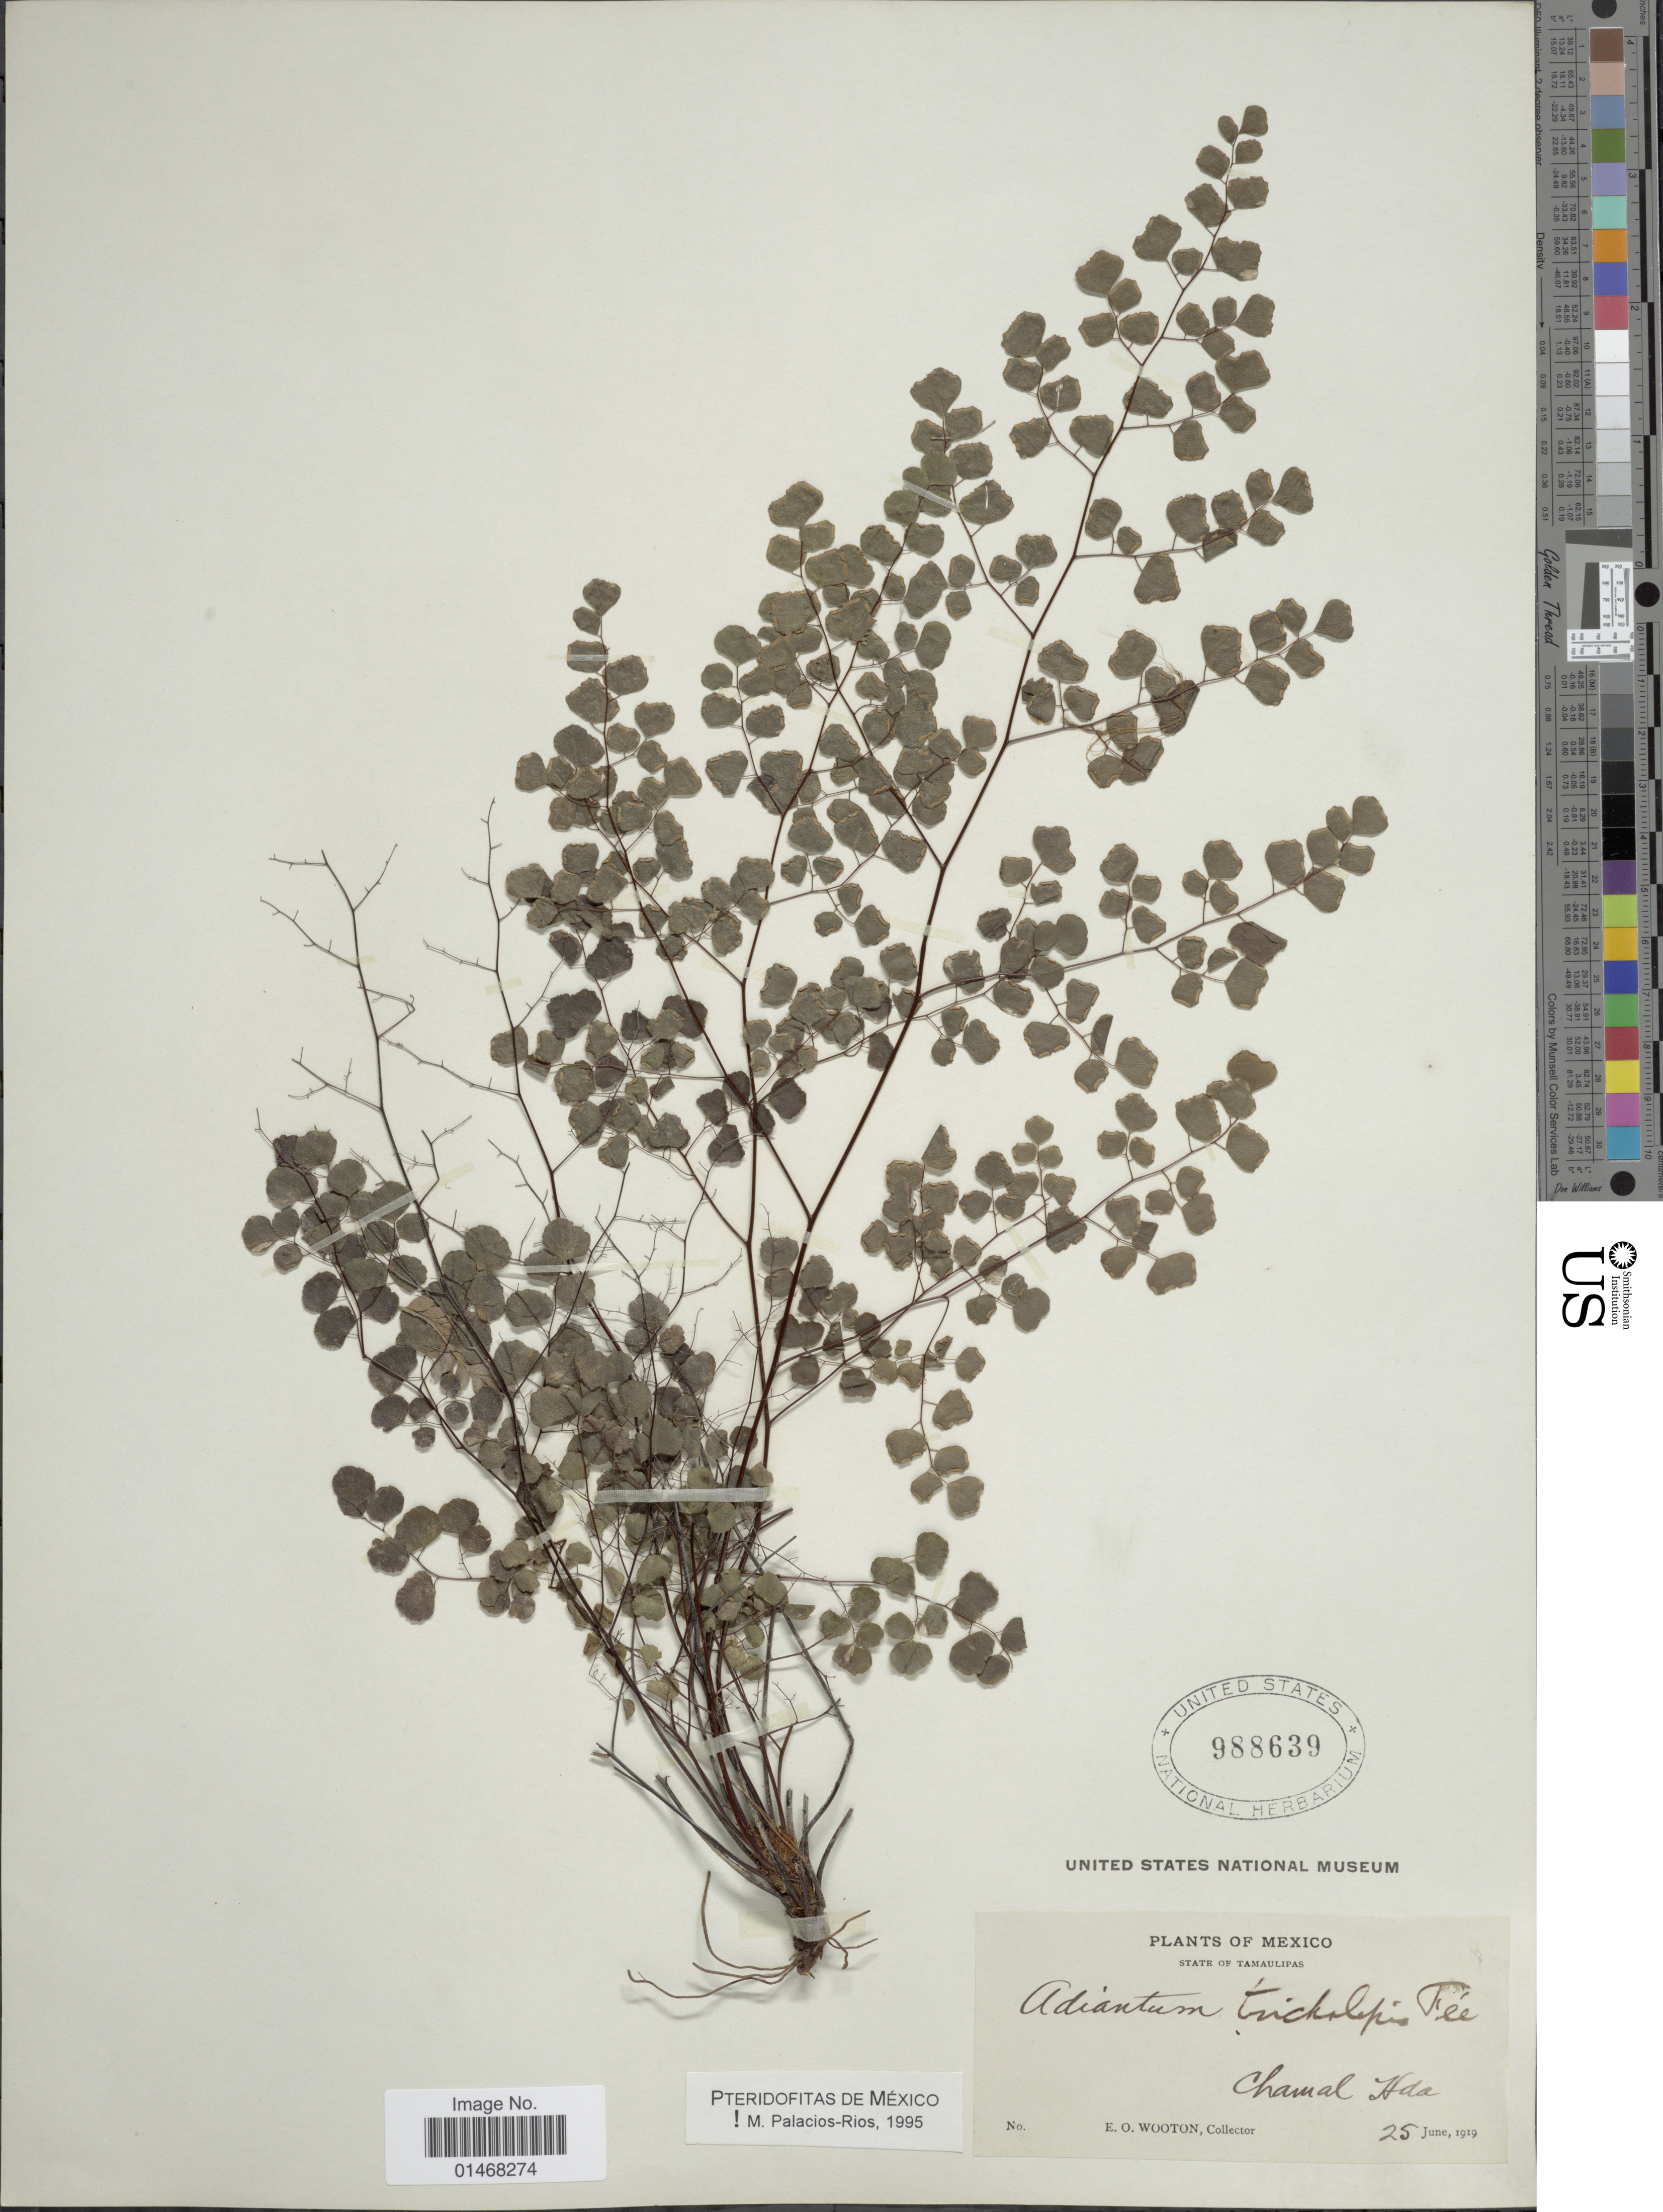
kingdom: Plantae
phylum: Tracheophyta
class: Polypodiopsida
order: Polypodiales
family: Pteridaceae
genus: Adiantum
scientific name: Adiantum tricholepis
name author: Fée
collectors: E. O. Wooton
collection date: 1919-06-25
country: Mexico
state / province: Tamaulipas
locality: Chamal Hda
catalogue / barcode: US 988639